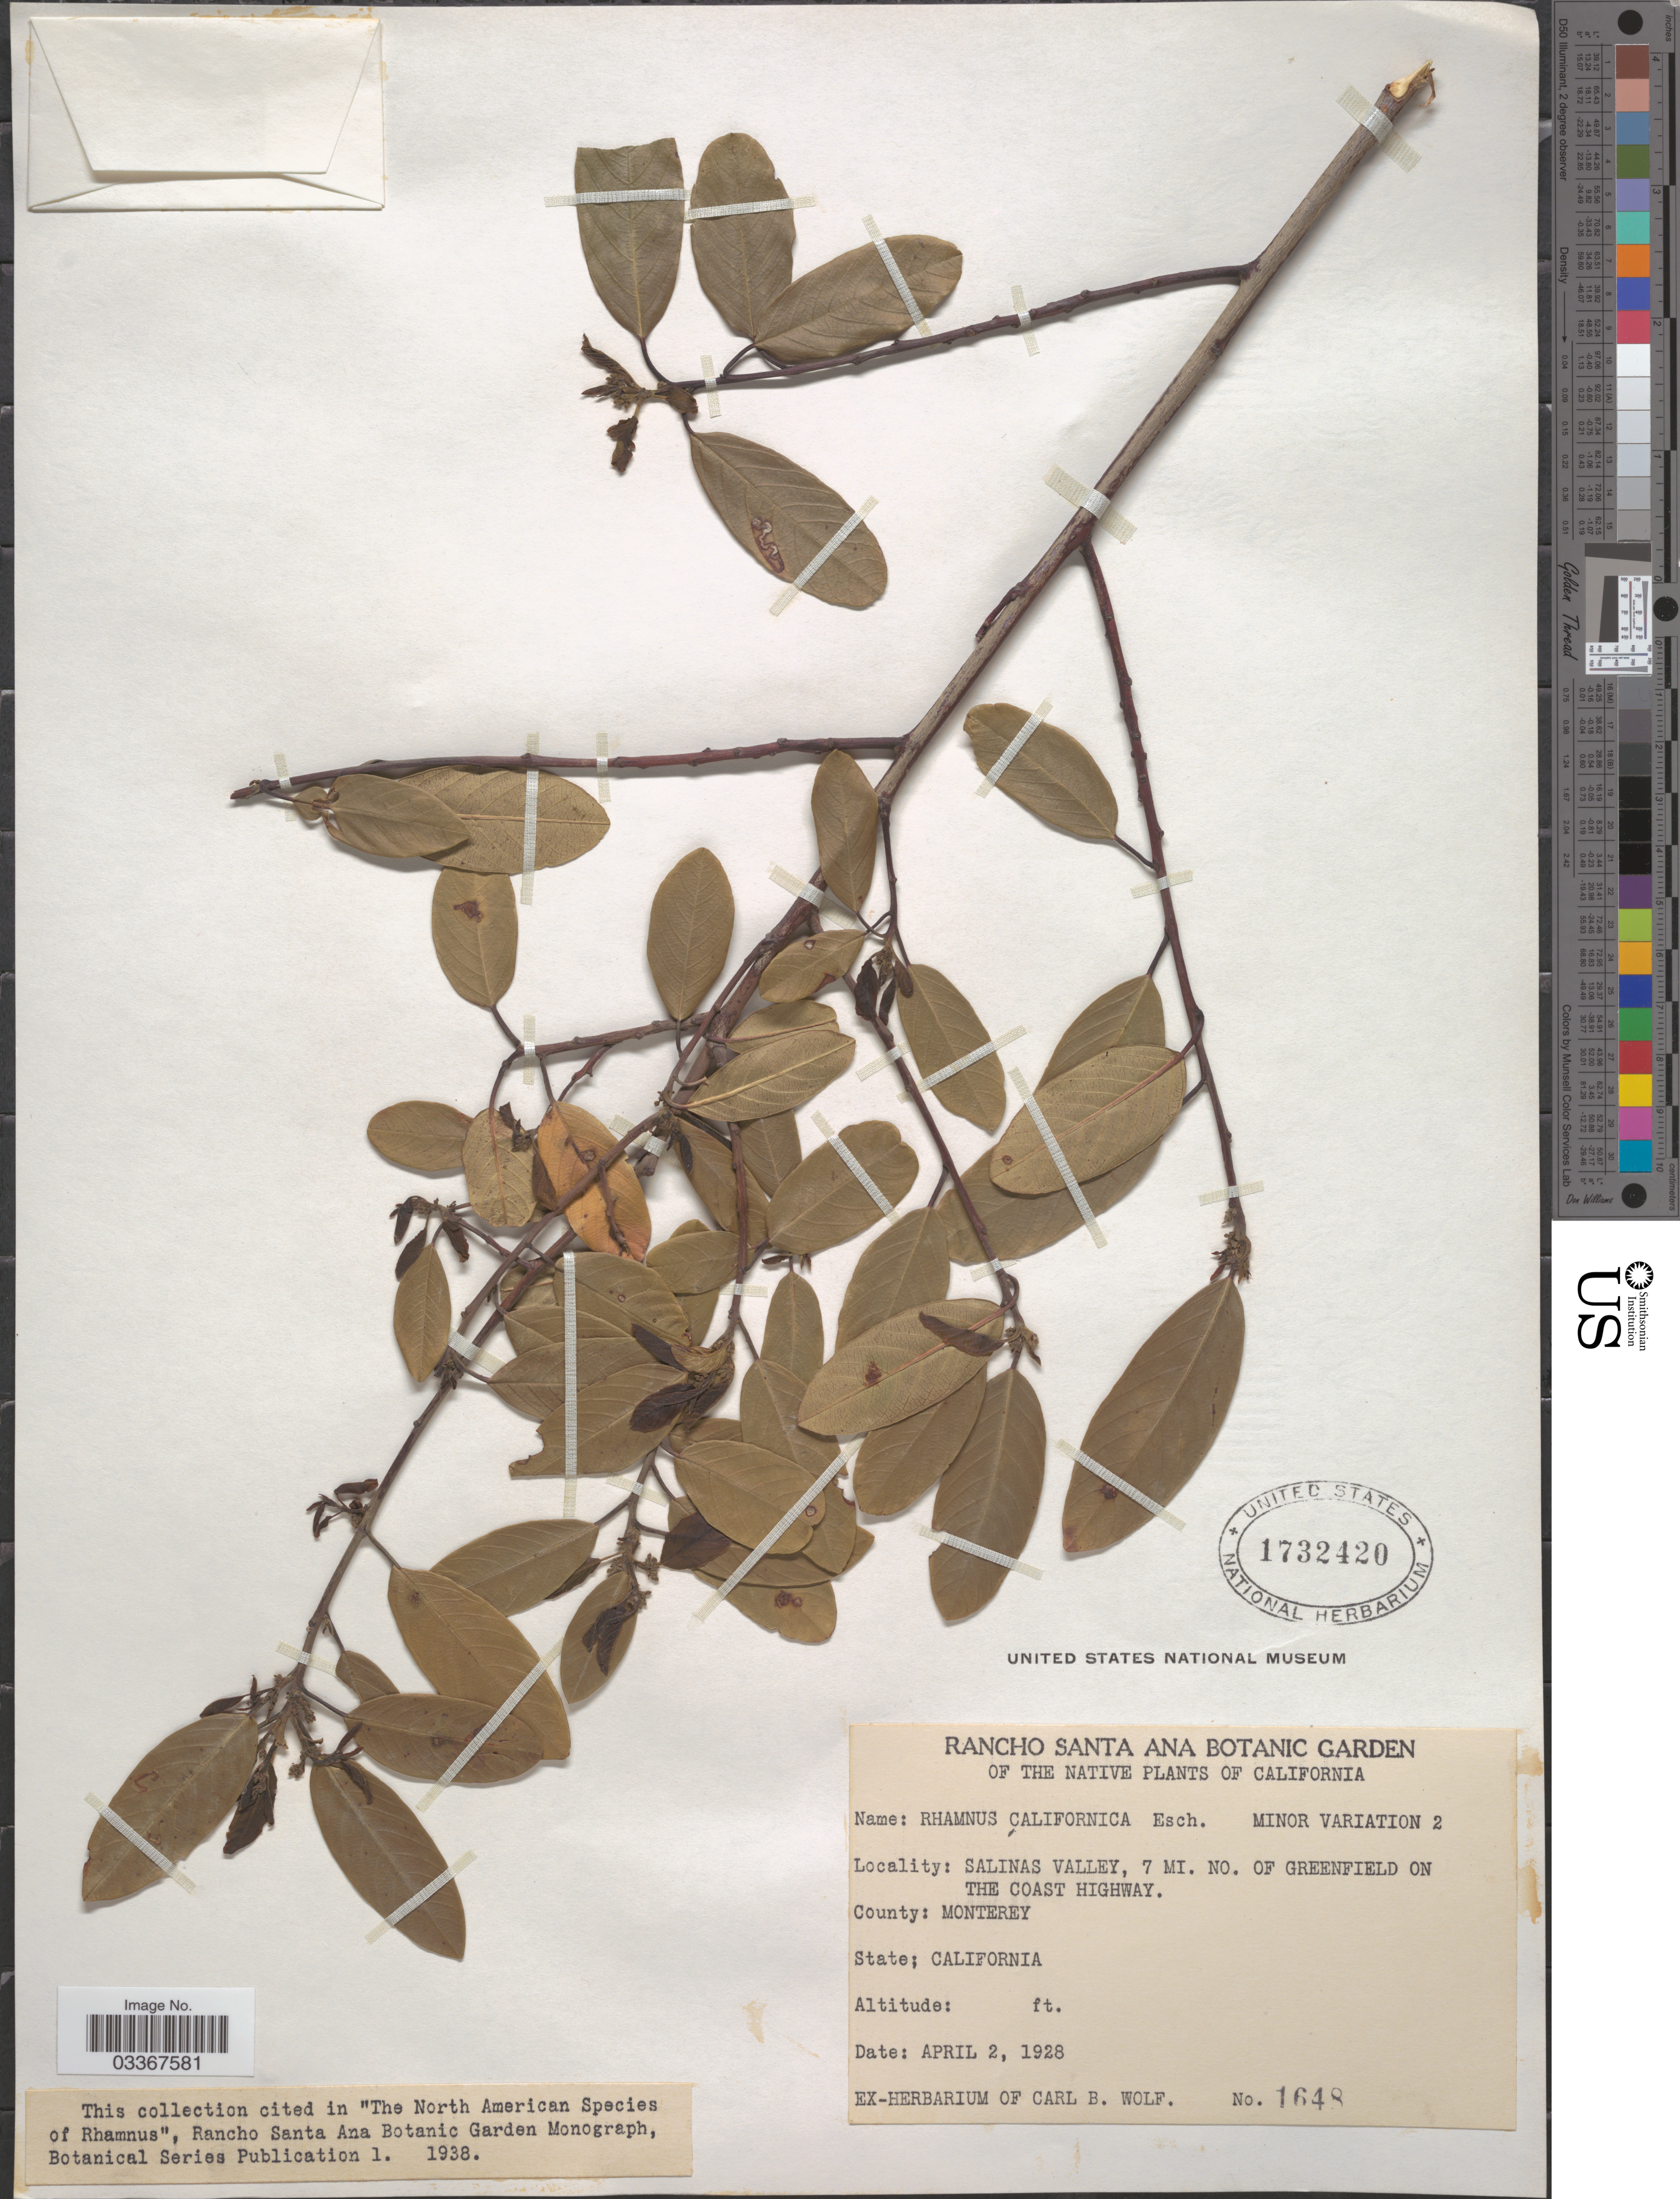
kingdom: Plantae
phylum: Tracheophyta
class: Magnoliopsida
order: Rosales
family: Rhamnaceae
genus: Frangula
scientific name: Frangula californica subsp. californica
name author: (Eschsch.) A. Gray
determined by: Strong, Mark T., (BOT), Smithsonian Institution - National Museum of Natural History (UNITED STATES)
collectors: ex herb. Carl B. Wolf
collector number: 1648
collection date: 1928-04-02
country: United States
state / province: California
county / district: Monterey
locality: Salinas Valley, 7 mi. NO. of Greenfield on the coast Highway, County: Monterey.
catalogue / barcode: US 1732420